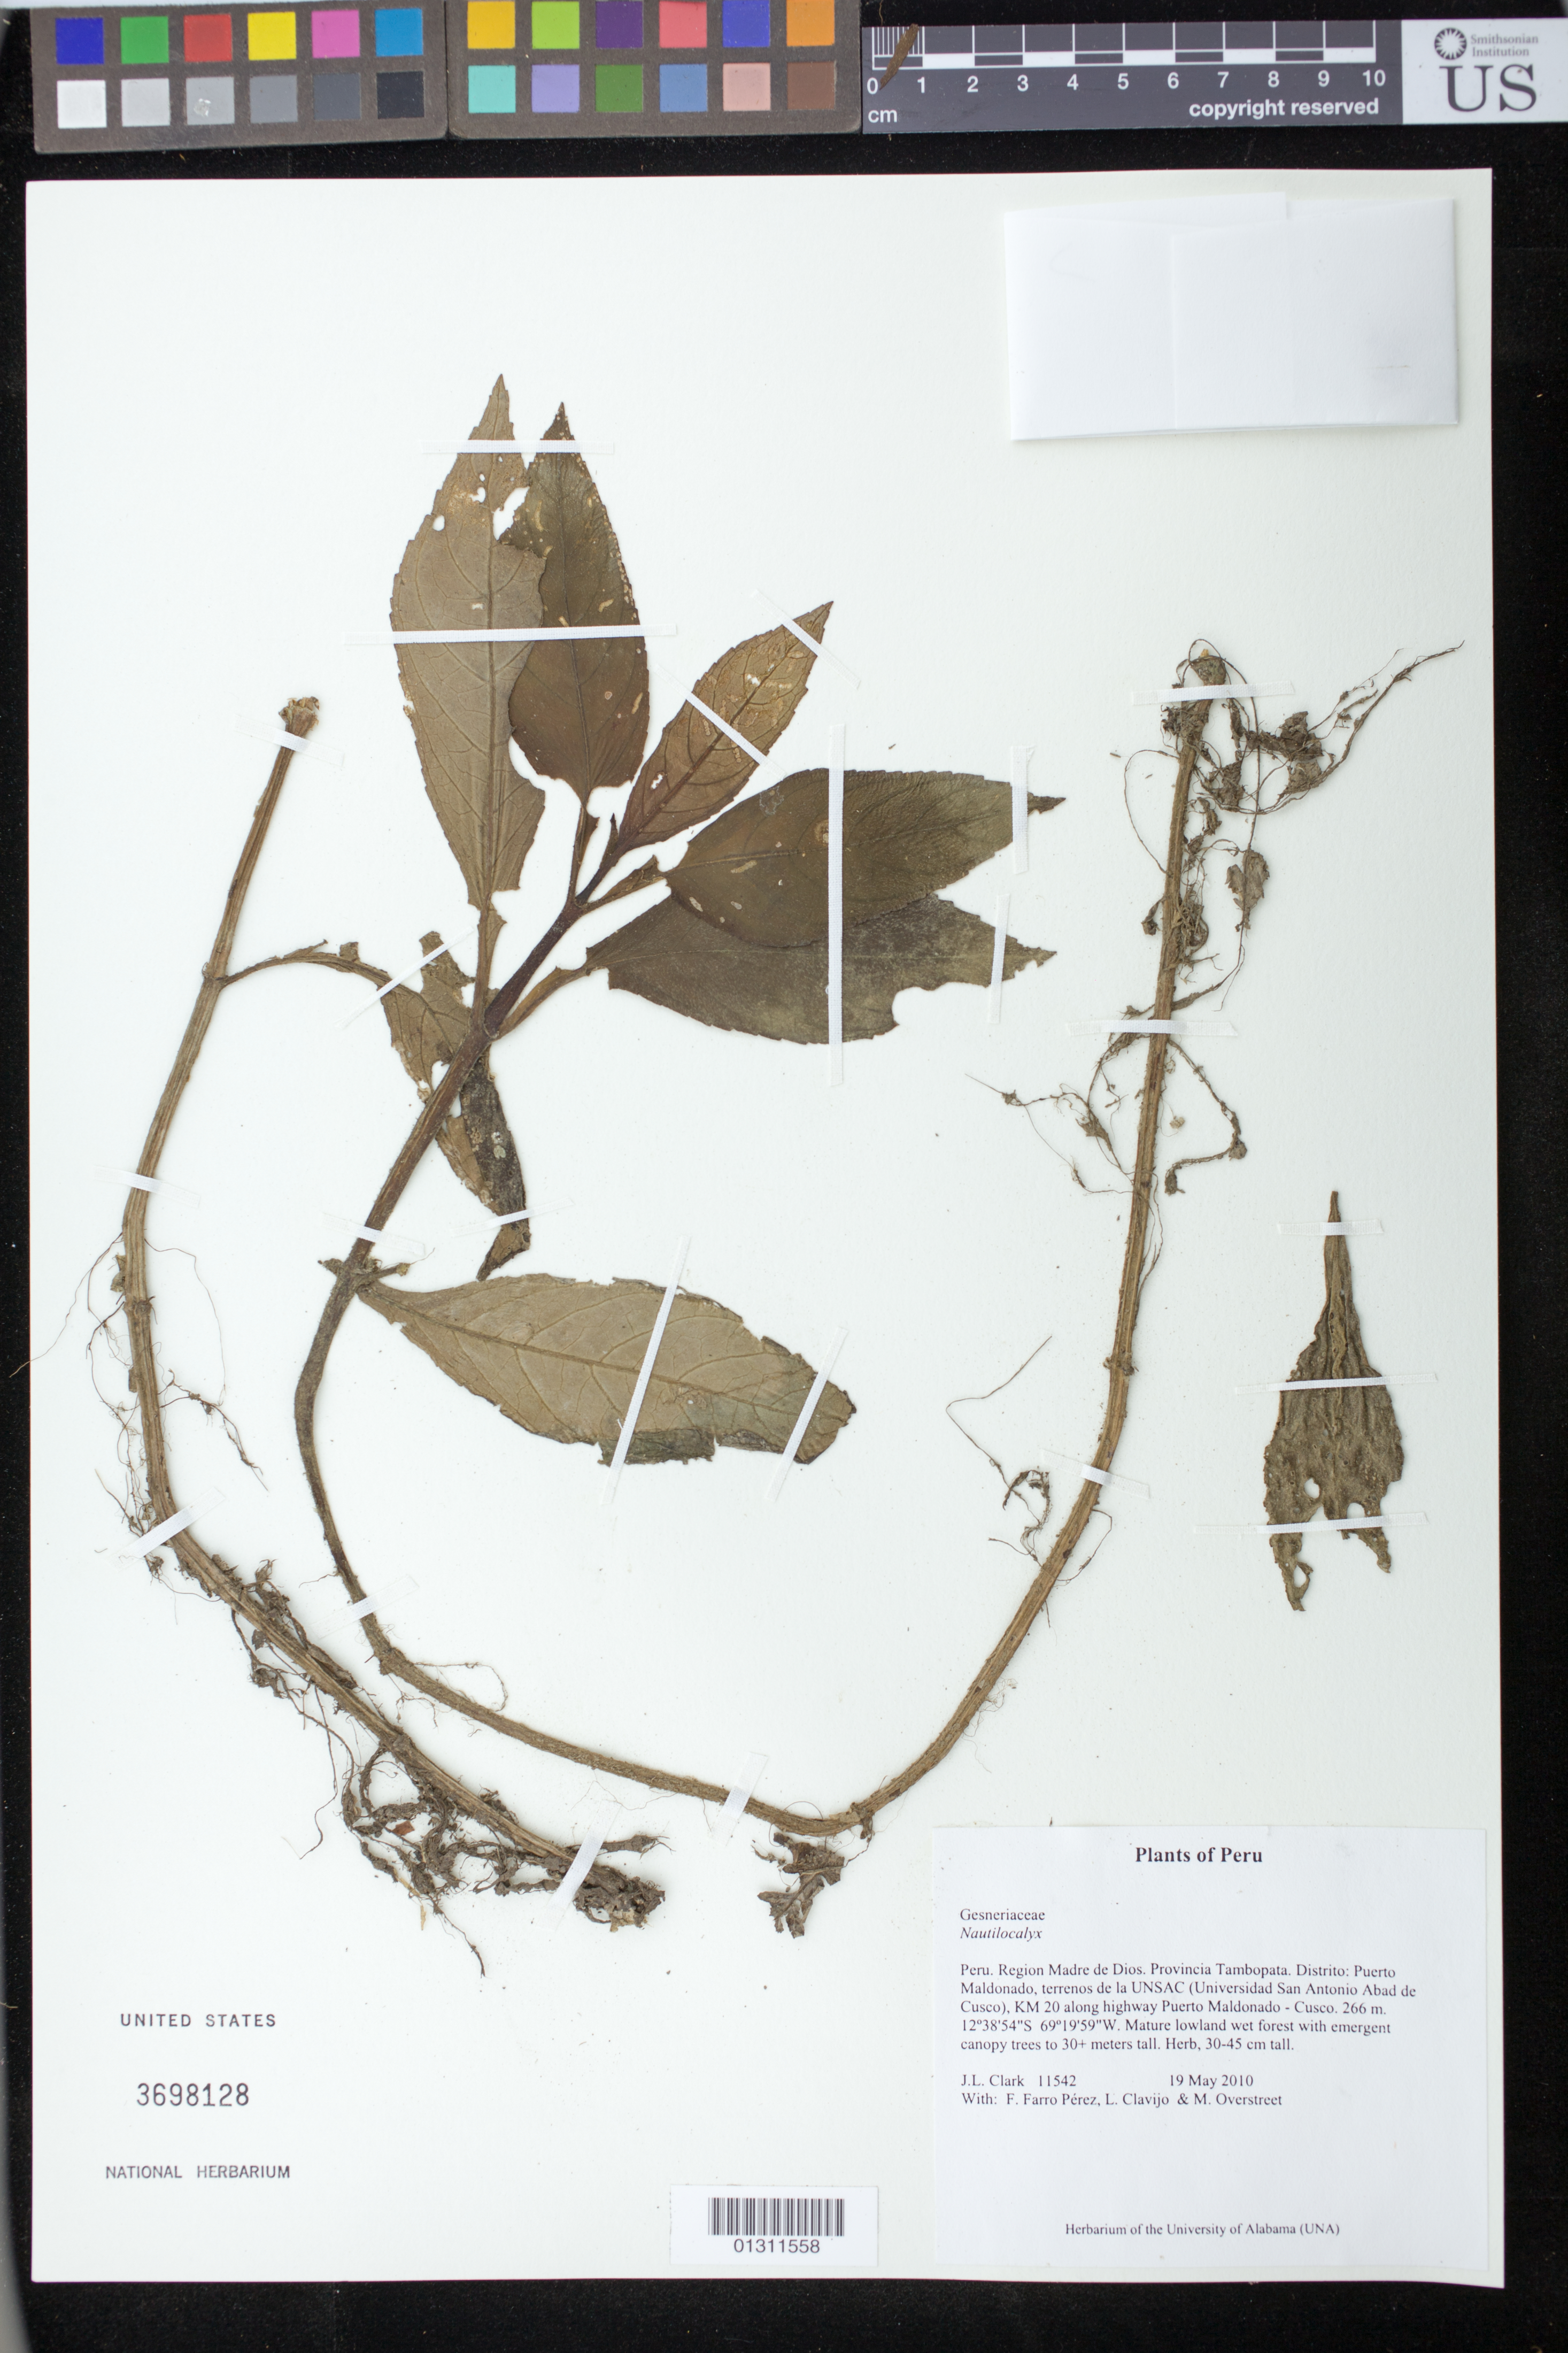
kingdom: Plantae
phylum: Tracheophyta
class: Magnoliopsida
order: Lamiales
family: Gesneriaceae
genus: Nautilocalyx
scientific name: Nautilocalyx sp.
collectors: J. L. Clark, F. Farro Pérez, L. Clavijo & M. Overstreet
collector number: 11542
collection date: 2010-05-19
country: Peru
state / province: Madre de Dios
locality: Provincia Tambopata. Distrito Puerto Maldonado, terrenos de la UNSAC (Universidad San Antonio Abad de Cusco), km 20 along highway Puerto Maldonado - Cusco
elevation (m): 266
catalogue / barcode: US 3698128